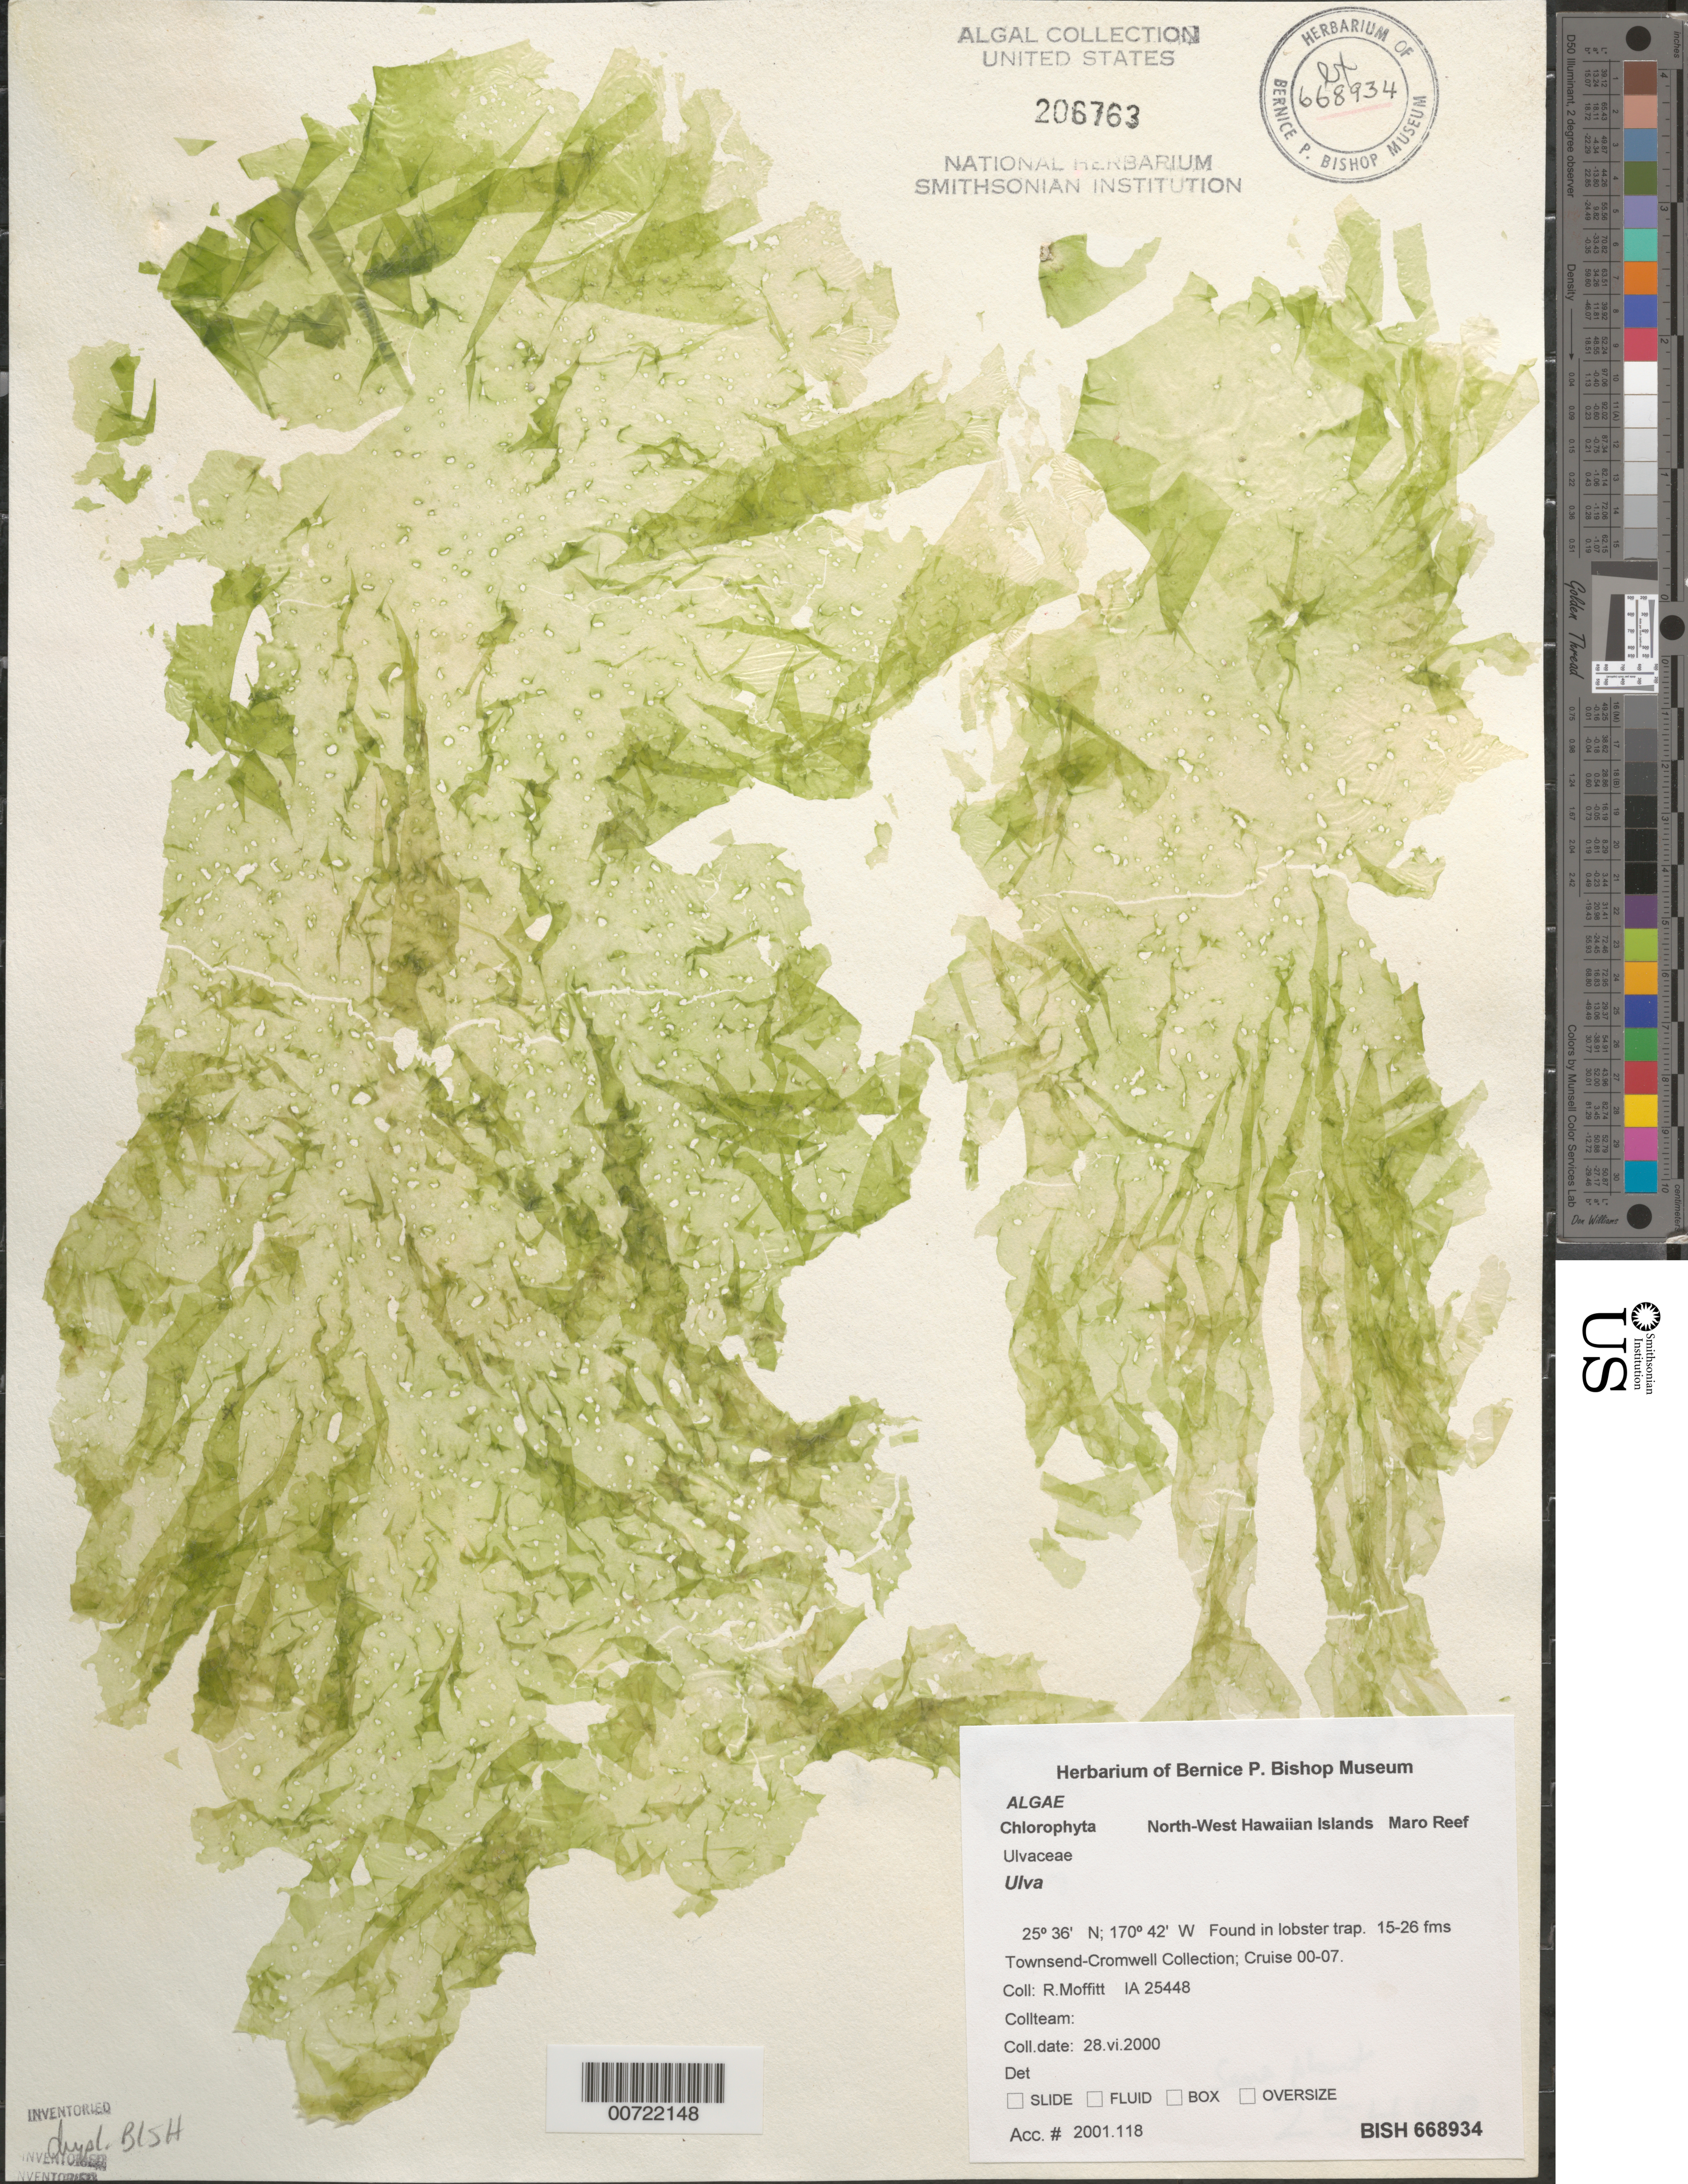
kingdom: Plantae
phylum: Chlorophyta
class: Ulvophyceae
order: Ulvales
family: Ulvaceae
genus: Ulva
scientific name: Ulva sp.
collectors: R. Moffitt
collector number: IAA 25448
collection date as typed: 28 Jun 2000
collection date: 2000-06-28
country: United States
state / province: Hawaii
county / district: Honolulu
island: Maro Reef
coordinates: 25 36' N, 170 42' W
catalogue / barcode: US 206763